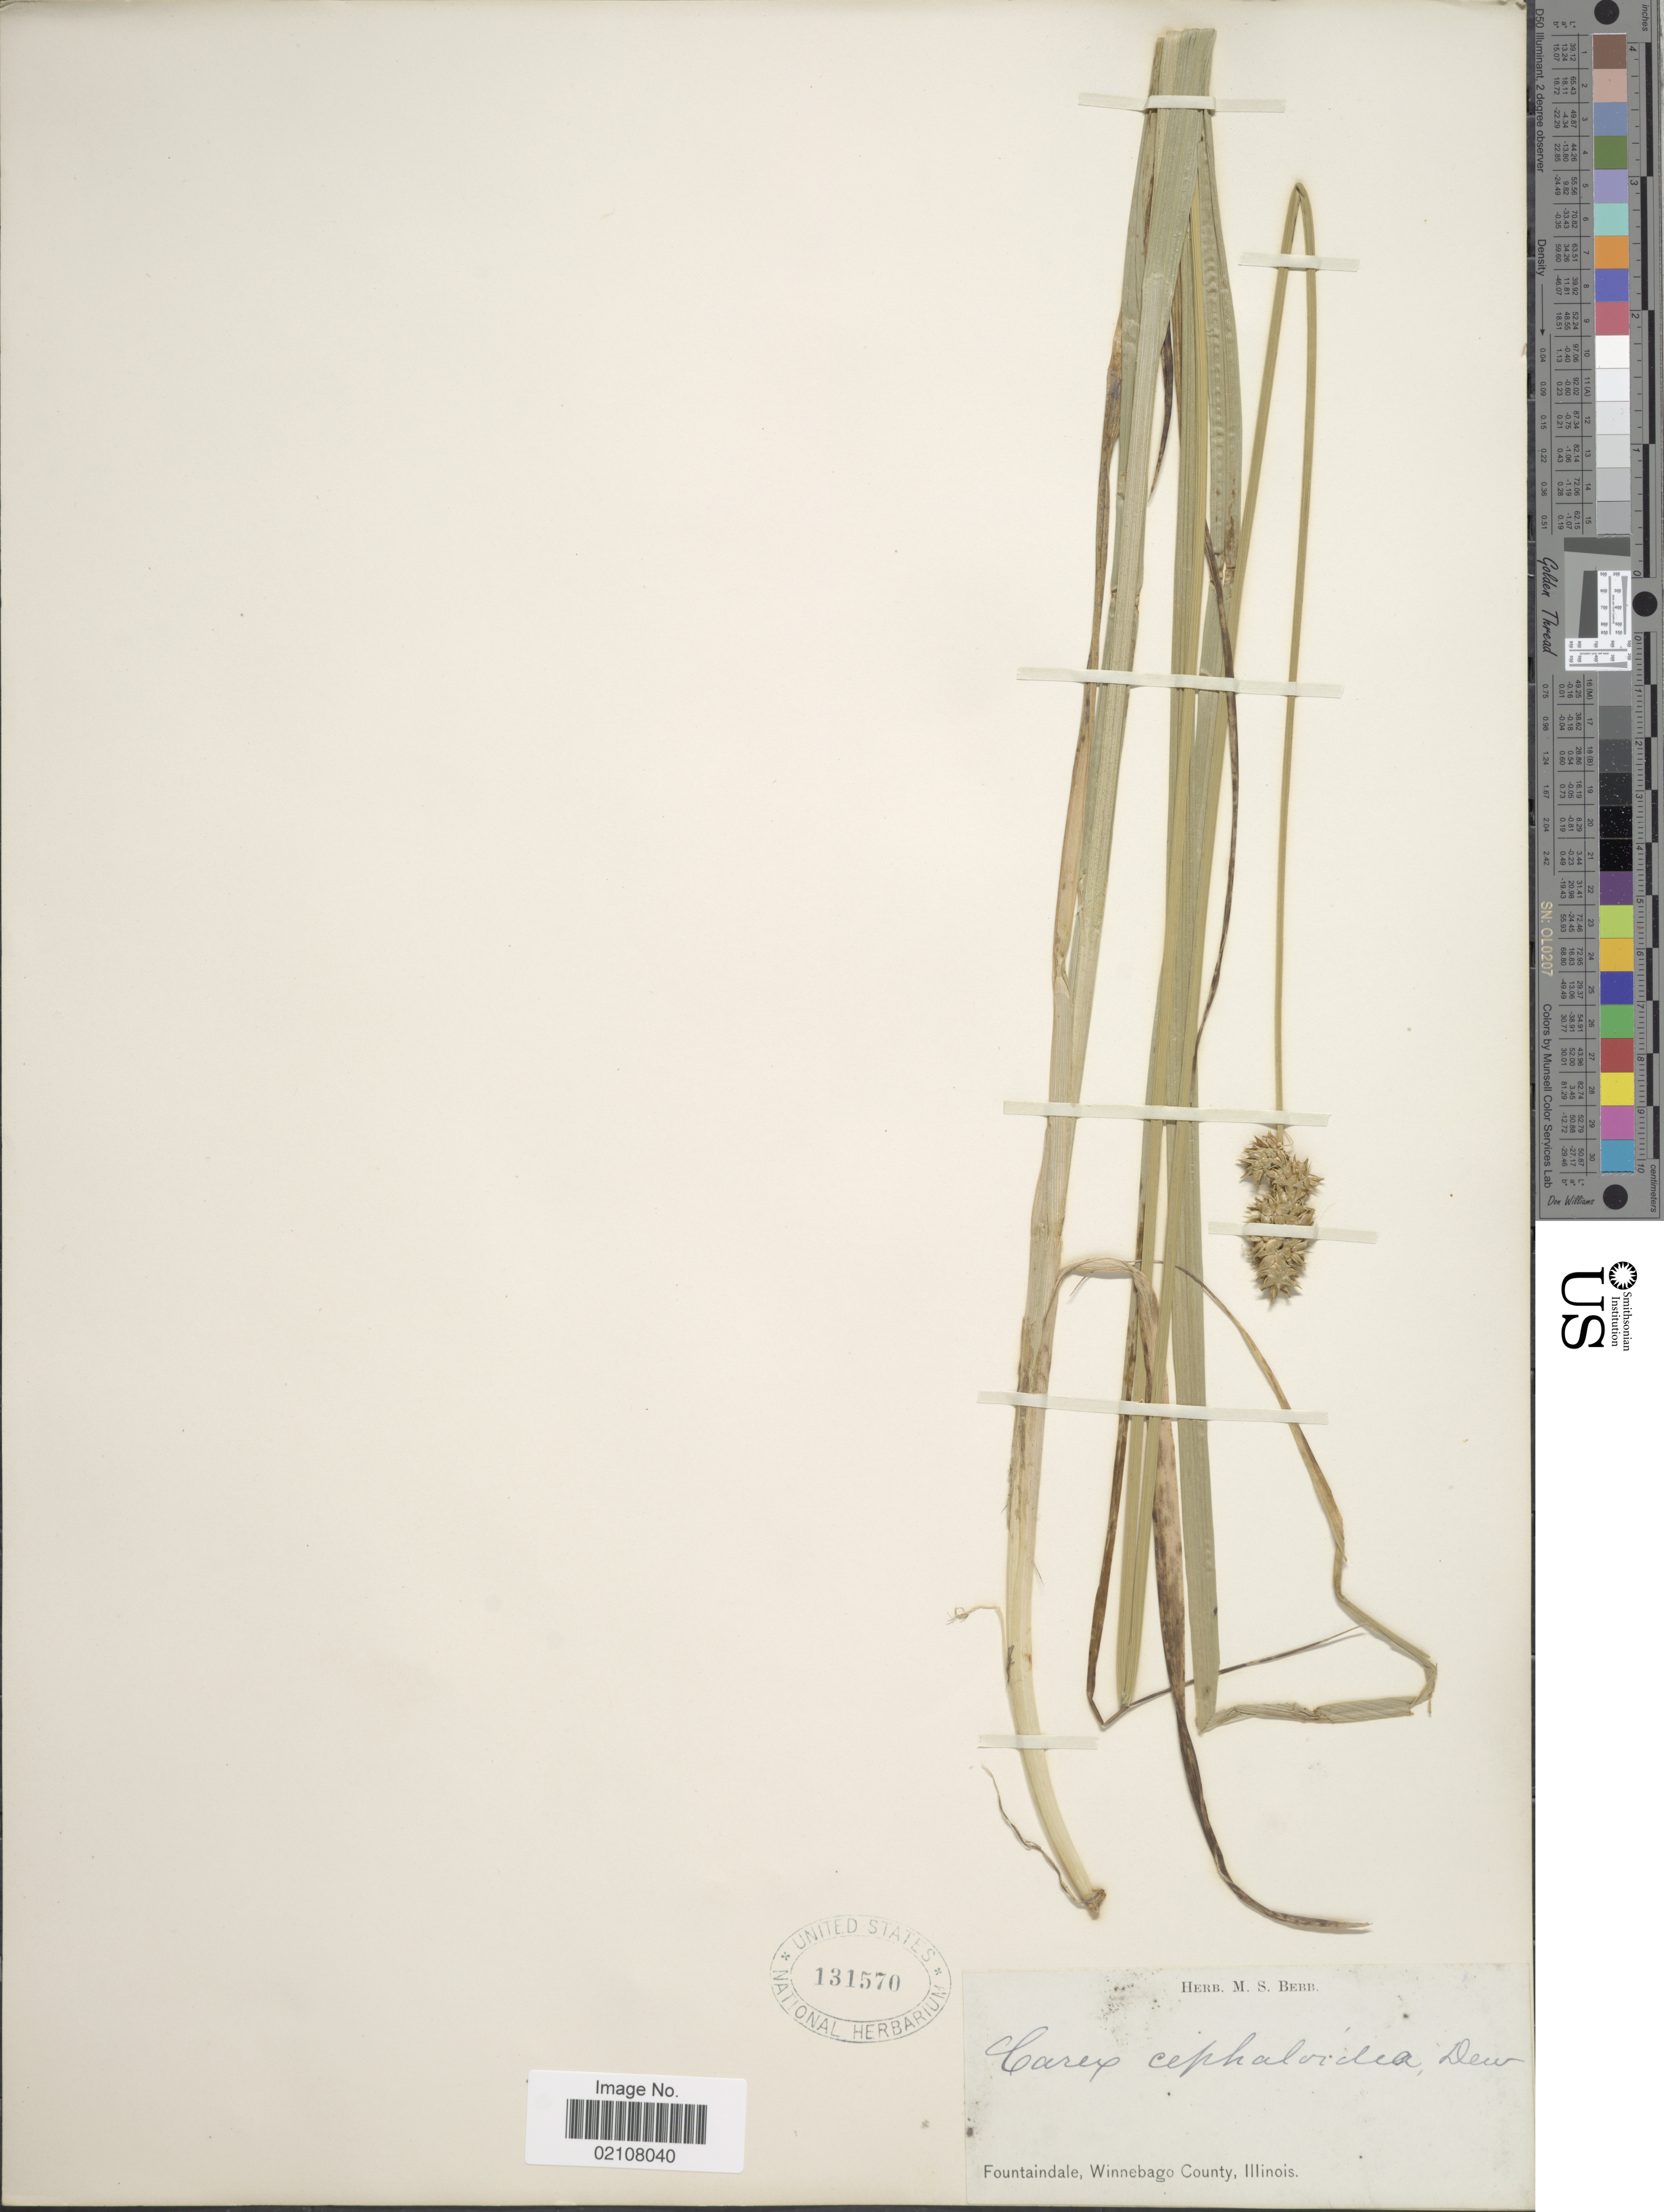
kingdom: Plantae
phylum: Tracheophyta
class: Liliopsida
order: Poales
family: Cyperaceae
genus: Carex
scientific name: Carex cephaloidea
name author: (Dewey) Dewey ex Boott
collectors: ex Herb. M. S. Bebb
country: United States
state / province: Illinois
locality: Fountaindale, Winnebago County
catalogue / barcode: US 131570